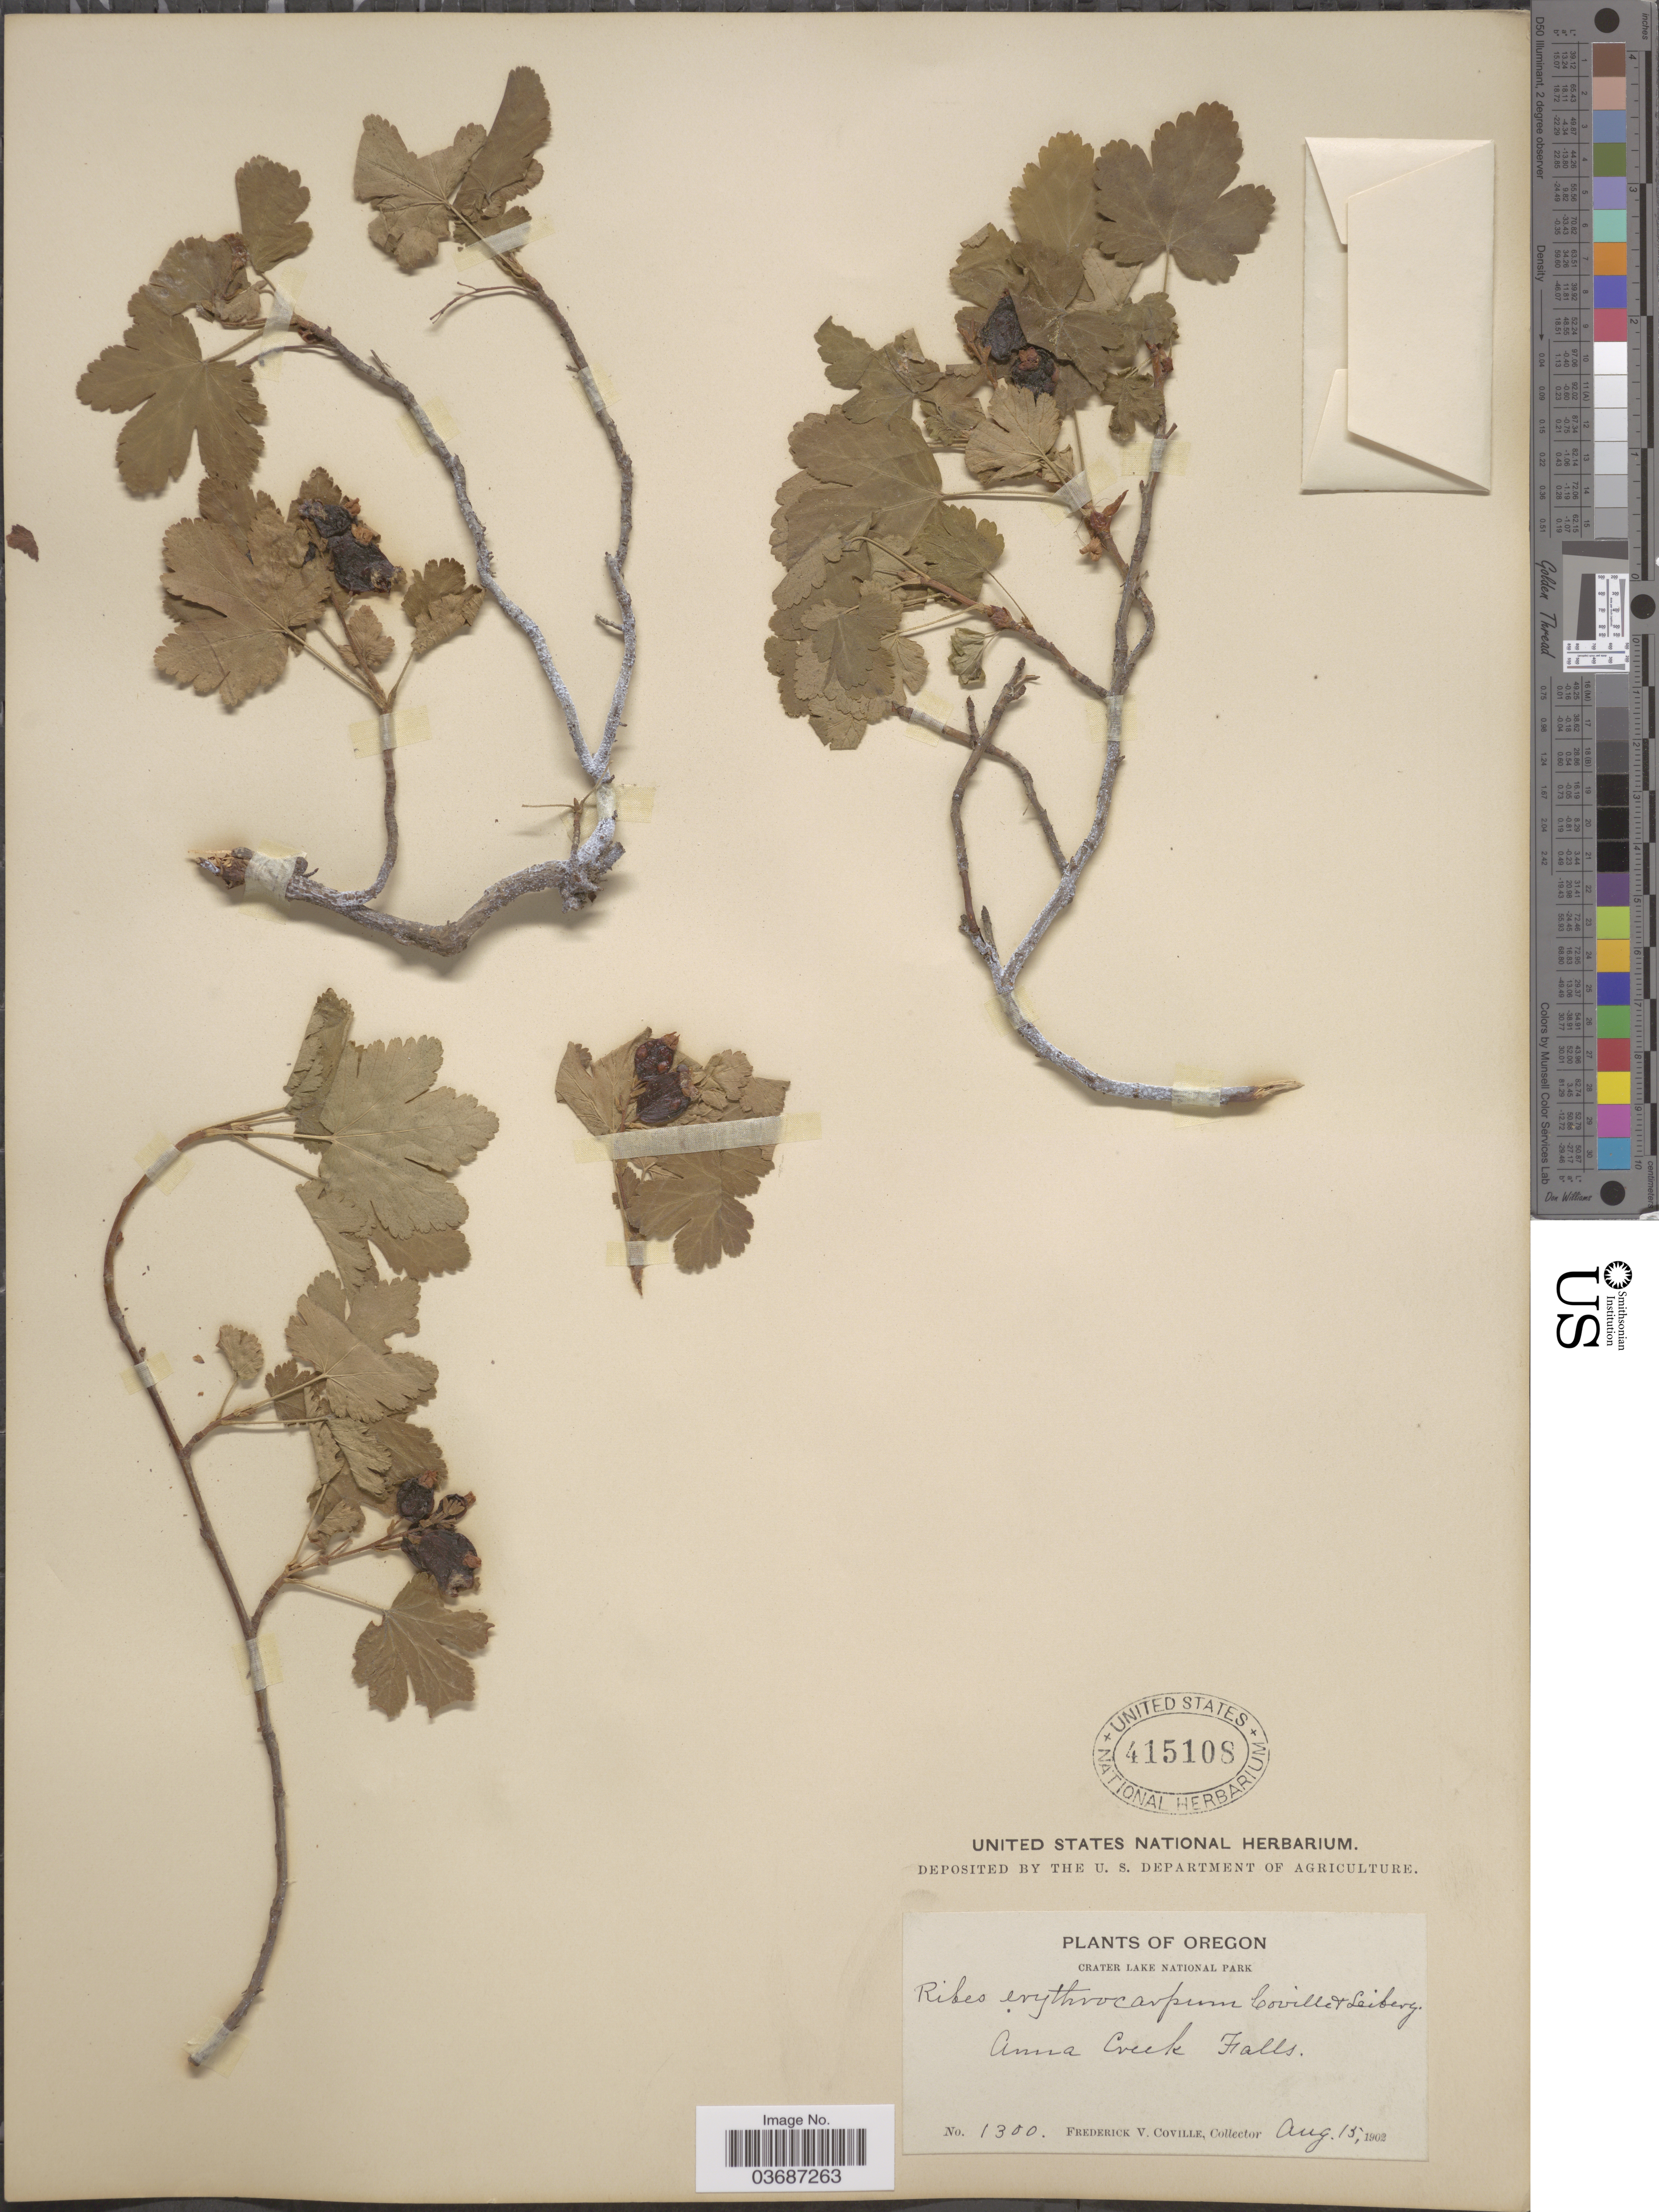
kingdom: Plantae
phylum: Tracheophyta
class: Magnoliopsida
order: Saxifragales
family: Grossulariaceae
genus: Ribes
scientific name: Ribes erythrocarpum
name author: Coville & Leiberg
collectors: F. V. Coville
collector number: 1300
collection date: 1902-08-15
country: United States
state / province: Oregon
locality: Crater Lake National Park. Anna Creek Falls.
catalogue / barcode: US 415108